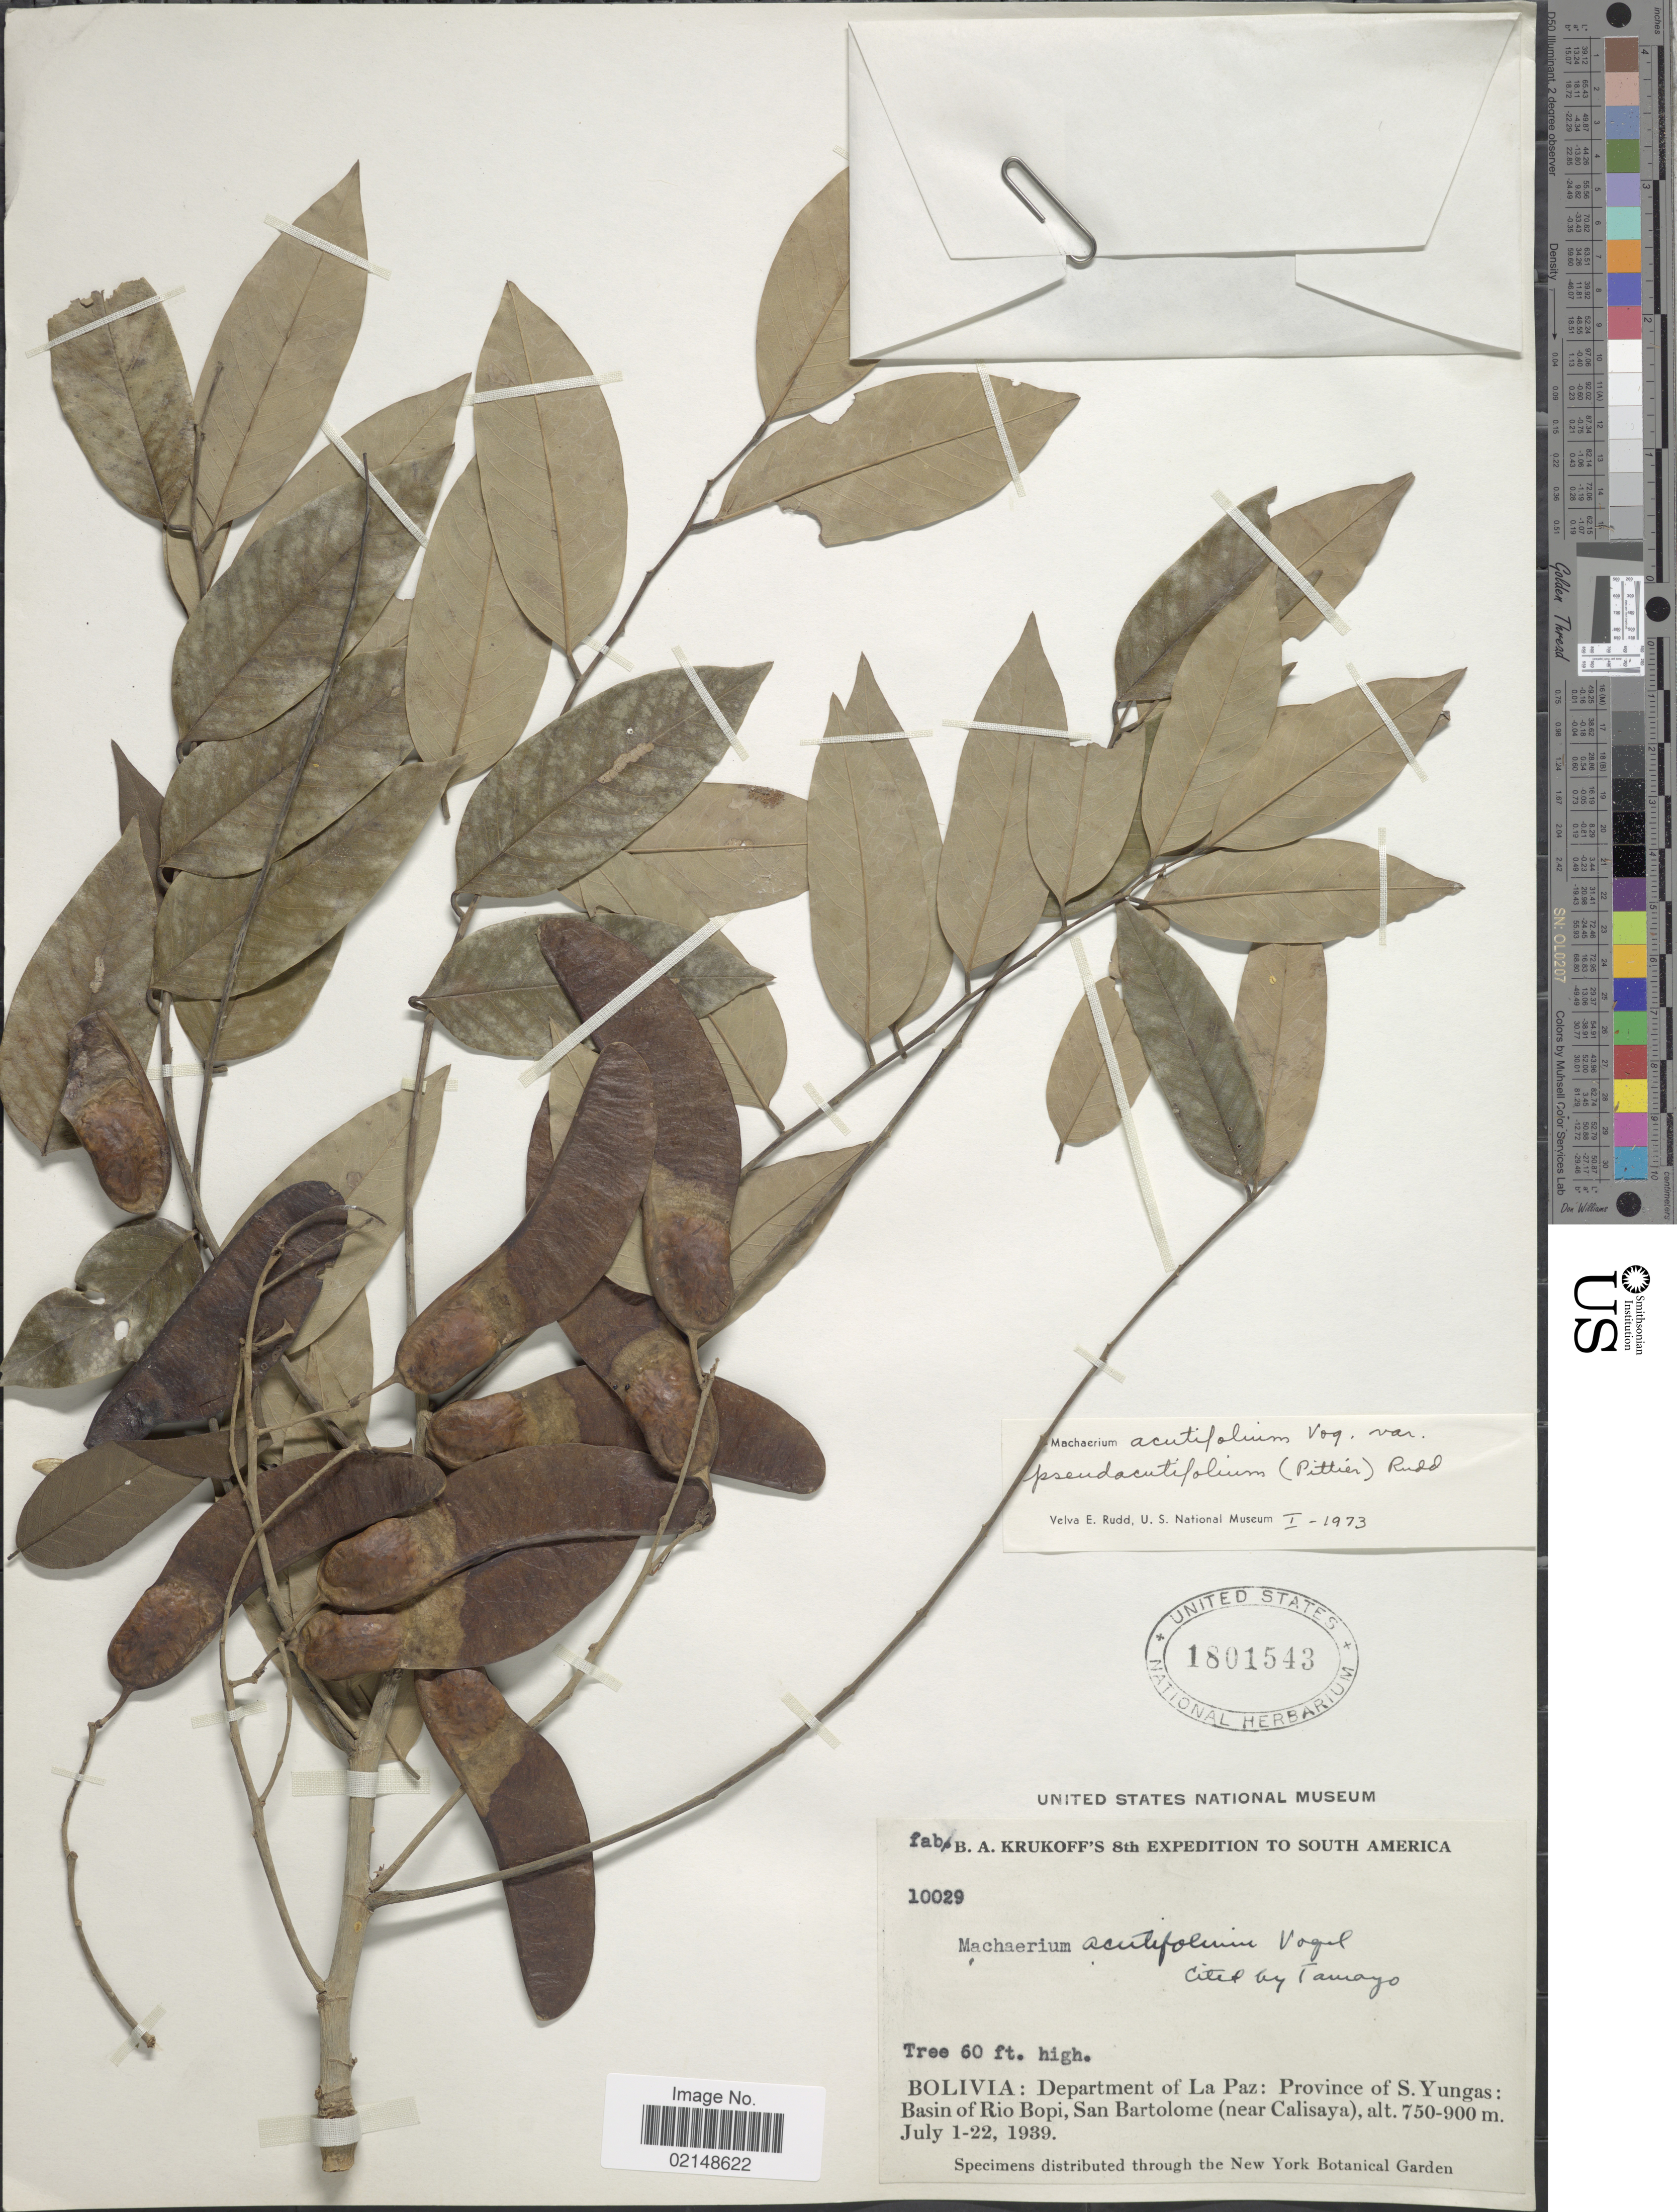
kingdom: Plantae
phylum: Tracheophyta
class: Magnoliopsida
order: Fabales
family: Fabaceae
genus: Machaerium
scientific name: Machaerium acutifolium var. pseudacutifolium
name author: (Pittier) Rudd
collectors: B. A. Krukoff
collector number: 10029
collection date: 1939-07-01/1939-07-22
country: Bolivia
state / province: La Paz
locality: Bolivia: Department of La Paz: Province of S. Yungas, Basin of Rio Bopi, San Bartolome (near Calisaya).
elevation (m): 750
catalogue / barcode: US 1801543